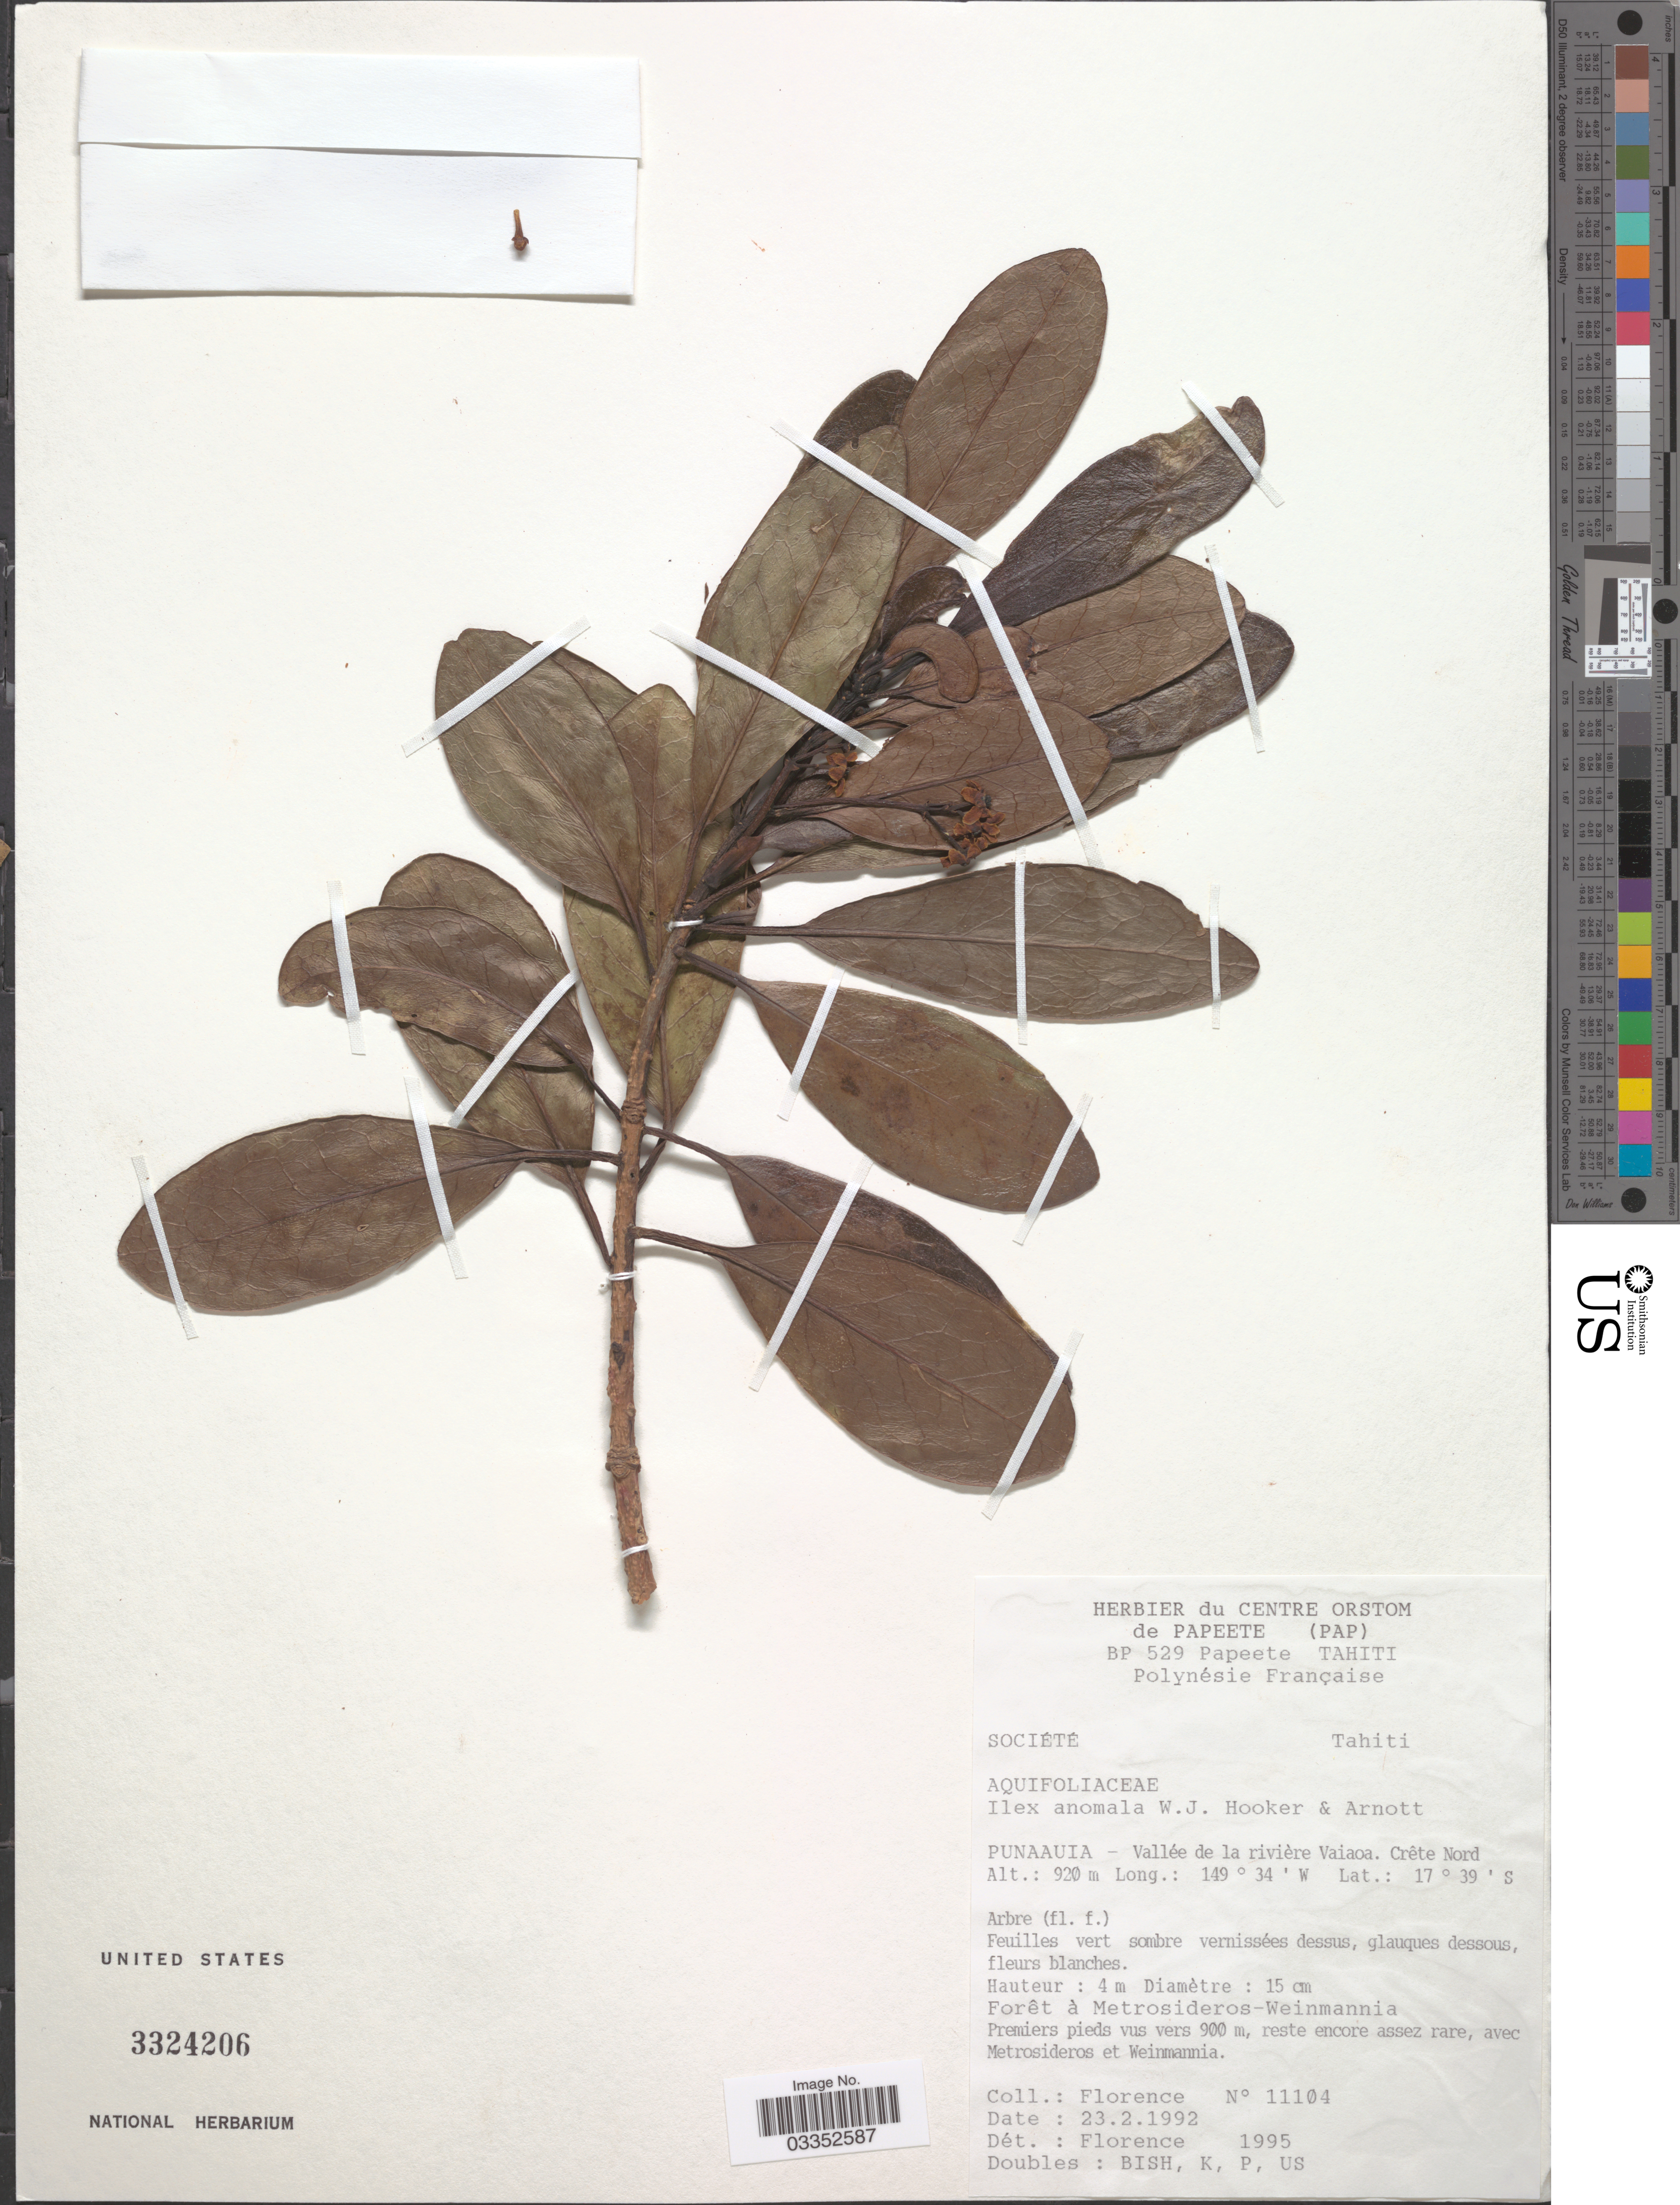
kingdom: Plantae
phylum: Tracheophyta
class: Magnoliopsida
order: Aquifoliales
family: Aquifoliaceae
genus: Ilex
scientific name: Ilex anomala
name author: Hook. & Arn.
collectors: -. Florence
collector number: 11104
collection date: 1992-02-23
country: French Polynesia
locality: Société. Tahiti. Punaauia - Vallée de la rivière Vaiaoa. Crête Nord.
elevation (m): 920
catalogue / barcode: US 3324206